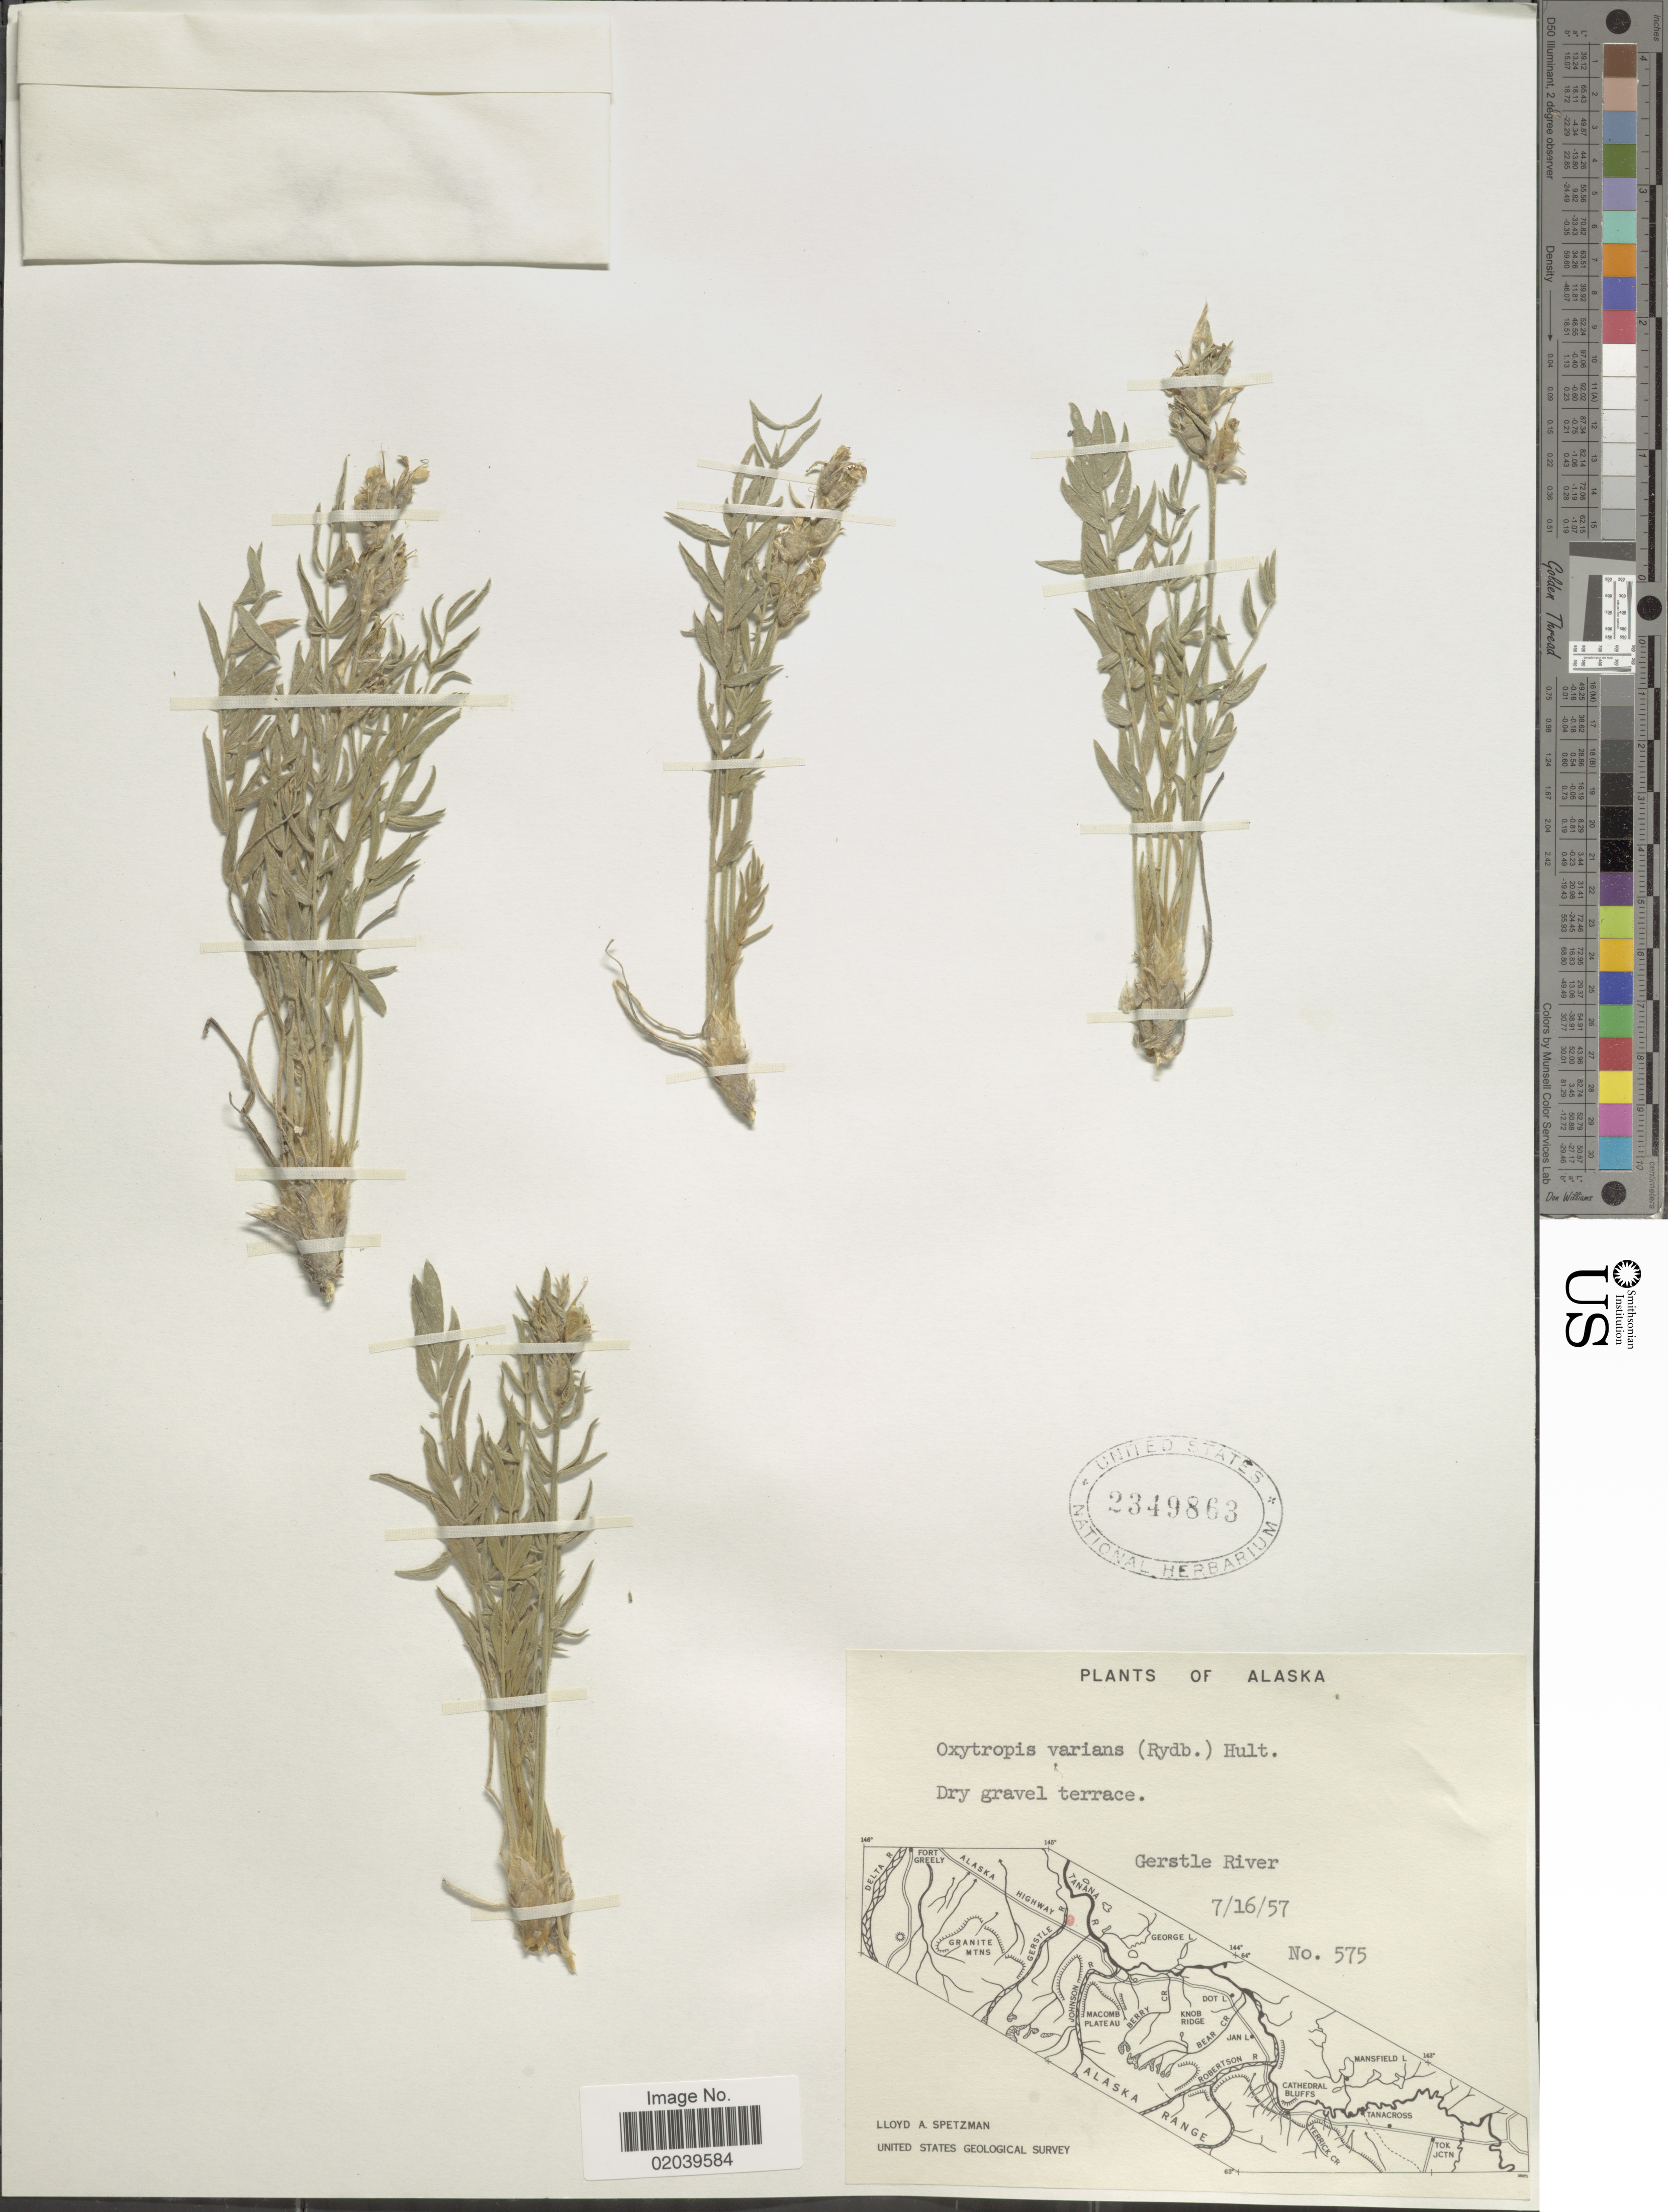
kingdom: Plantae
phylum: Tracheophyta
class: Magnoliopsida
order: Fabales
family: Fabaceae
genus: Oxytropis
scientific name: Oxytropis campestris var. varians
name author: (Rydb.) Barneby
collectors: L. Spetzman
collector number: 575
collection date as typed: Transcribed d/m/y: 16/7/57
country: United States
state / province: Alaska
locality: Gerstle River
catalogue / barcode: US 2349863